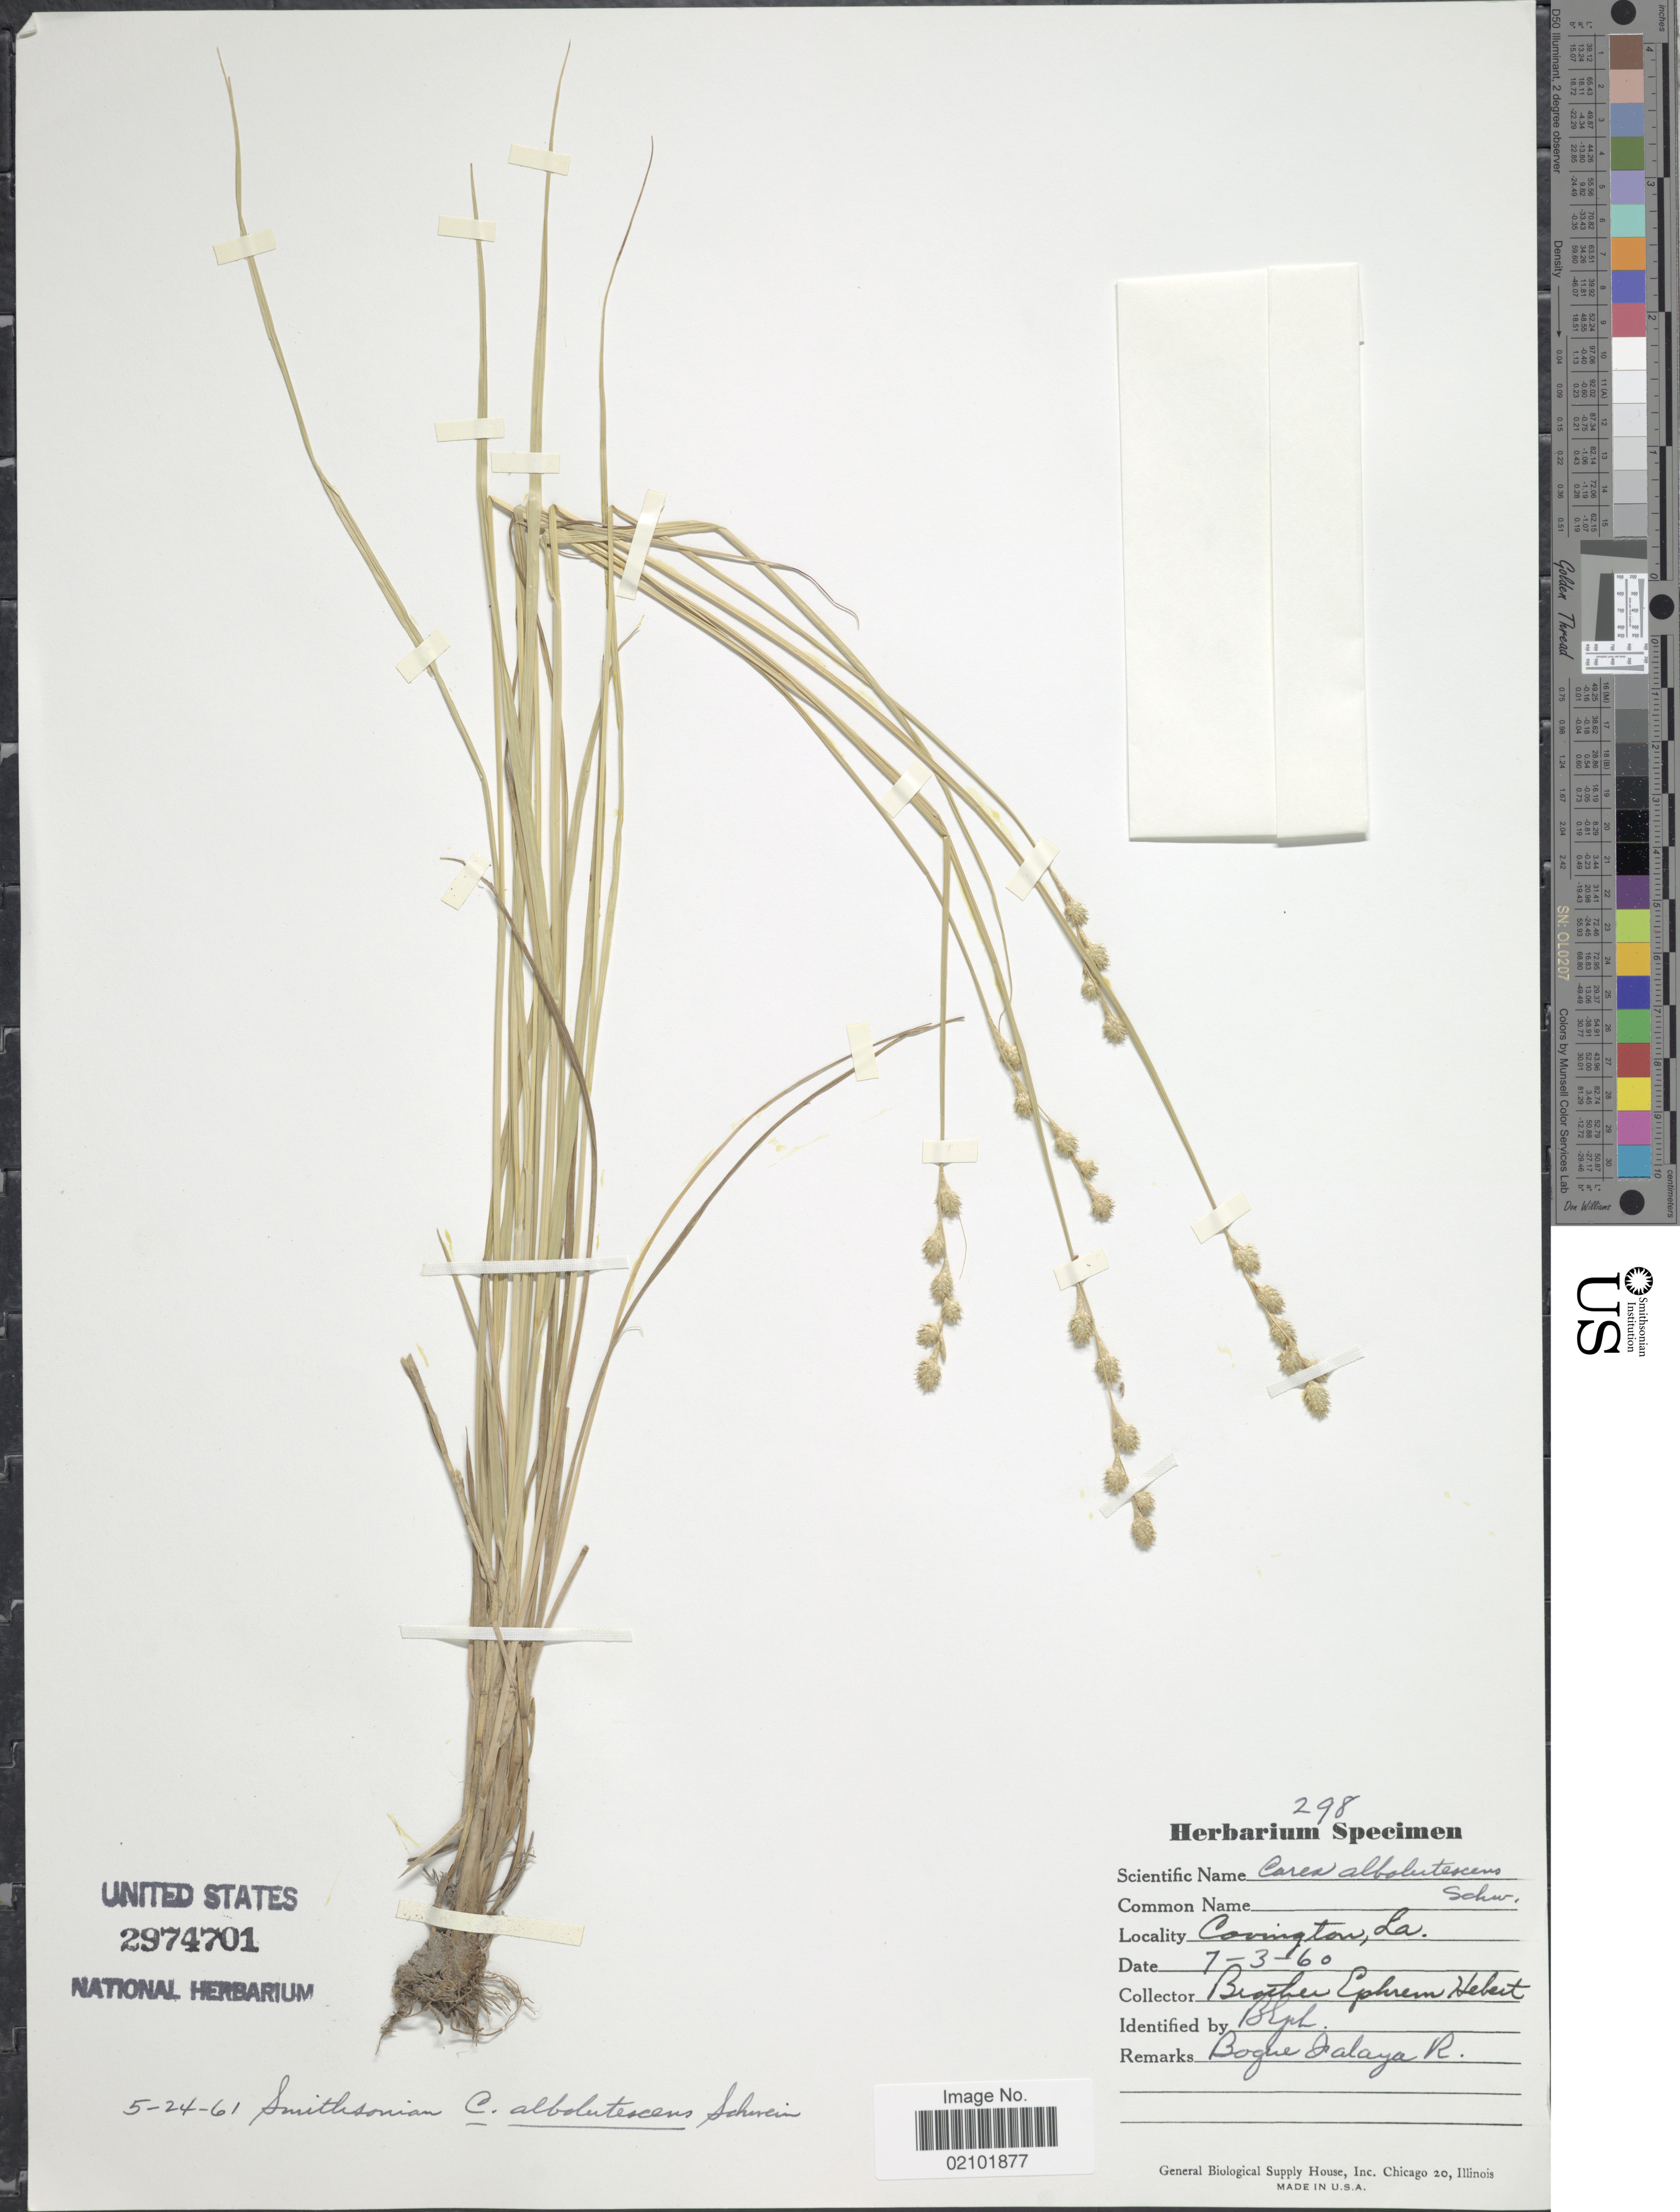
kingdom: Plantae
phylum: Tracheophyta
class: Liliopsida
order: Poales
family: Cyperaceae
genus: Carex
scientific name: Carex albolutescens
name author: Schwein.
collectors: E. Hebert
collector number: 298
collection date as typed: Transcribed d/m/y: 3/7/60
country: United States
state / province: Louisiana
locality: Covington. Bogue Jalaya R.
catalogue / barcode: US 2974701